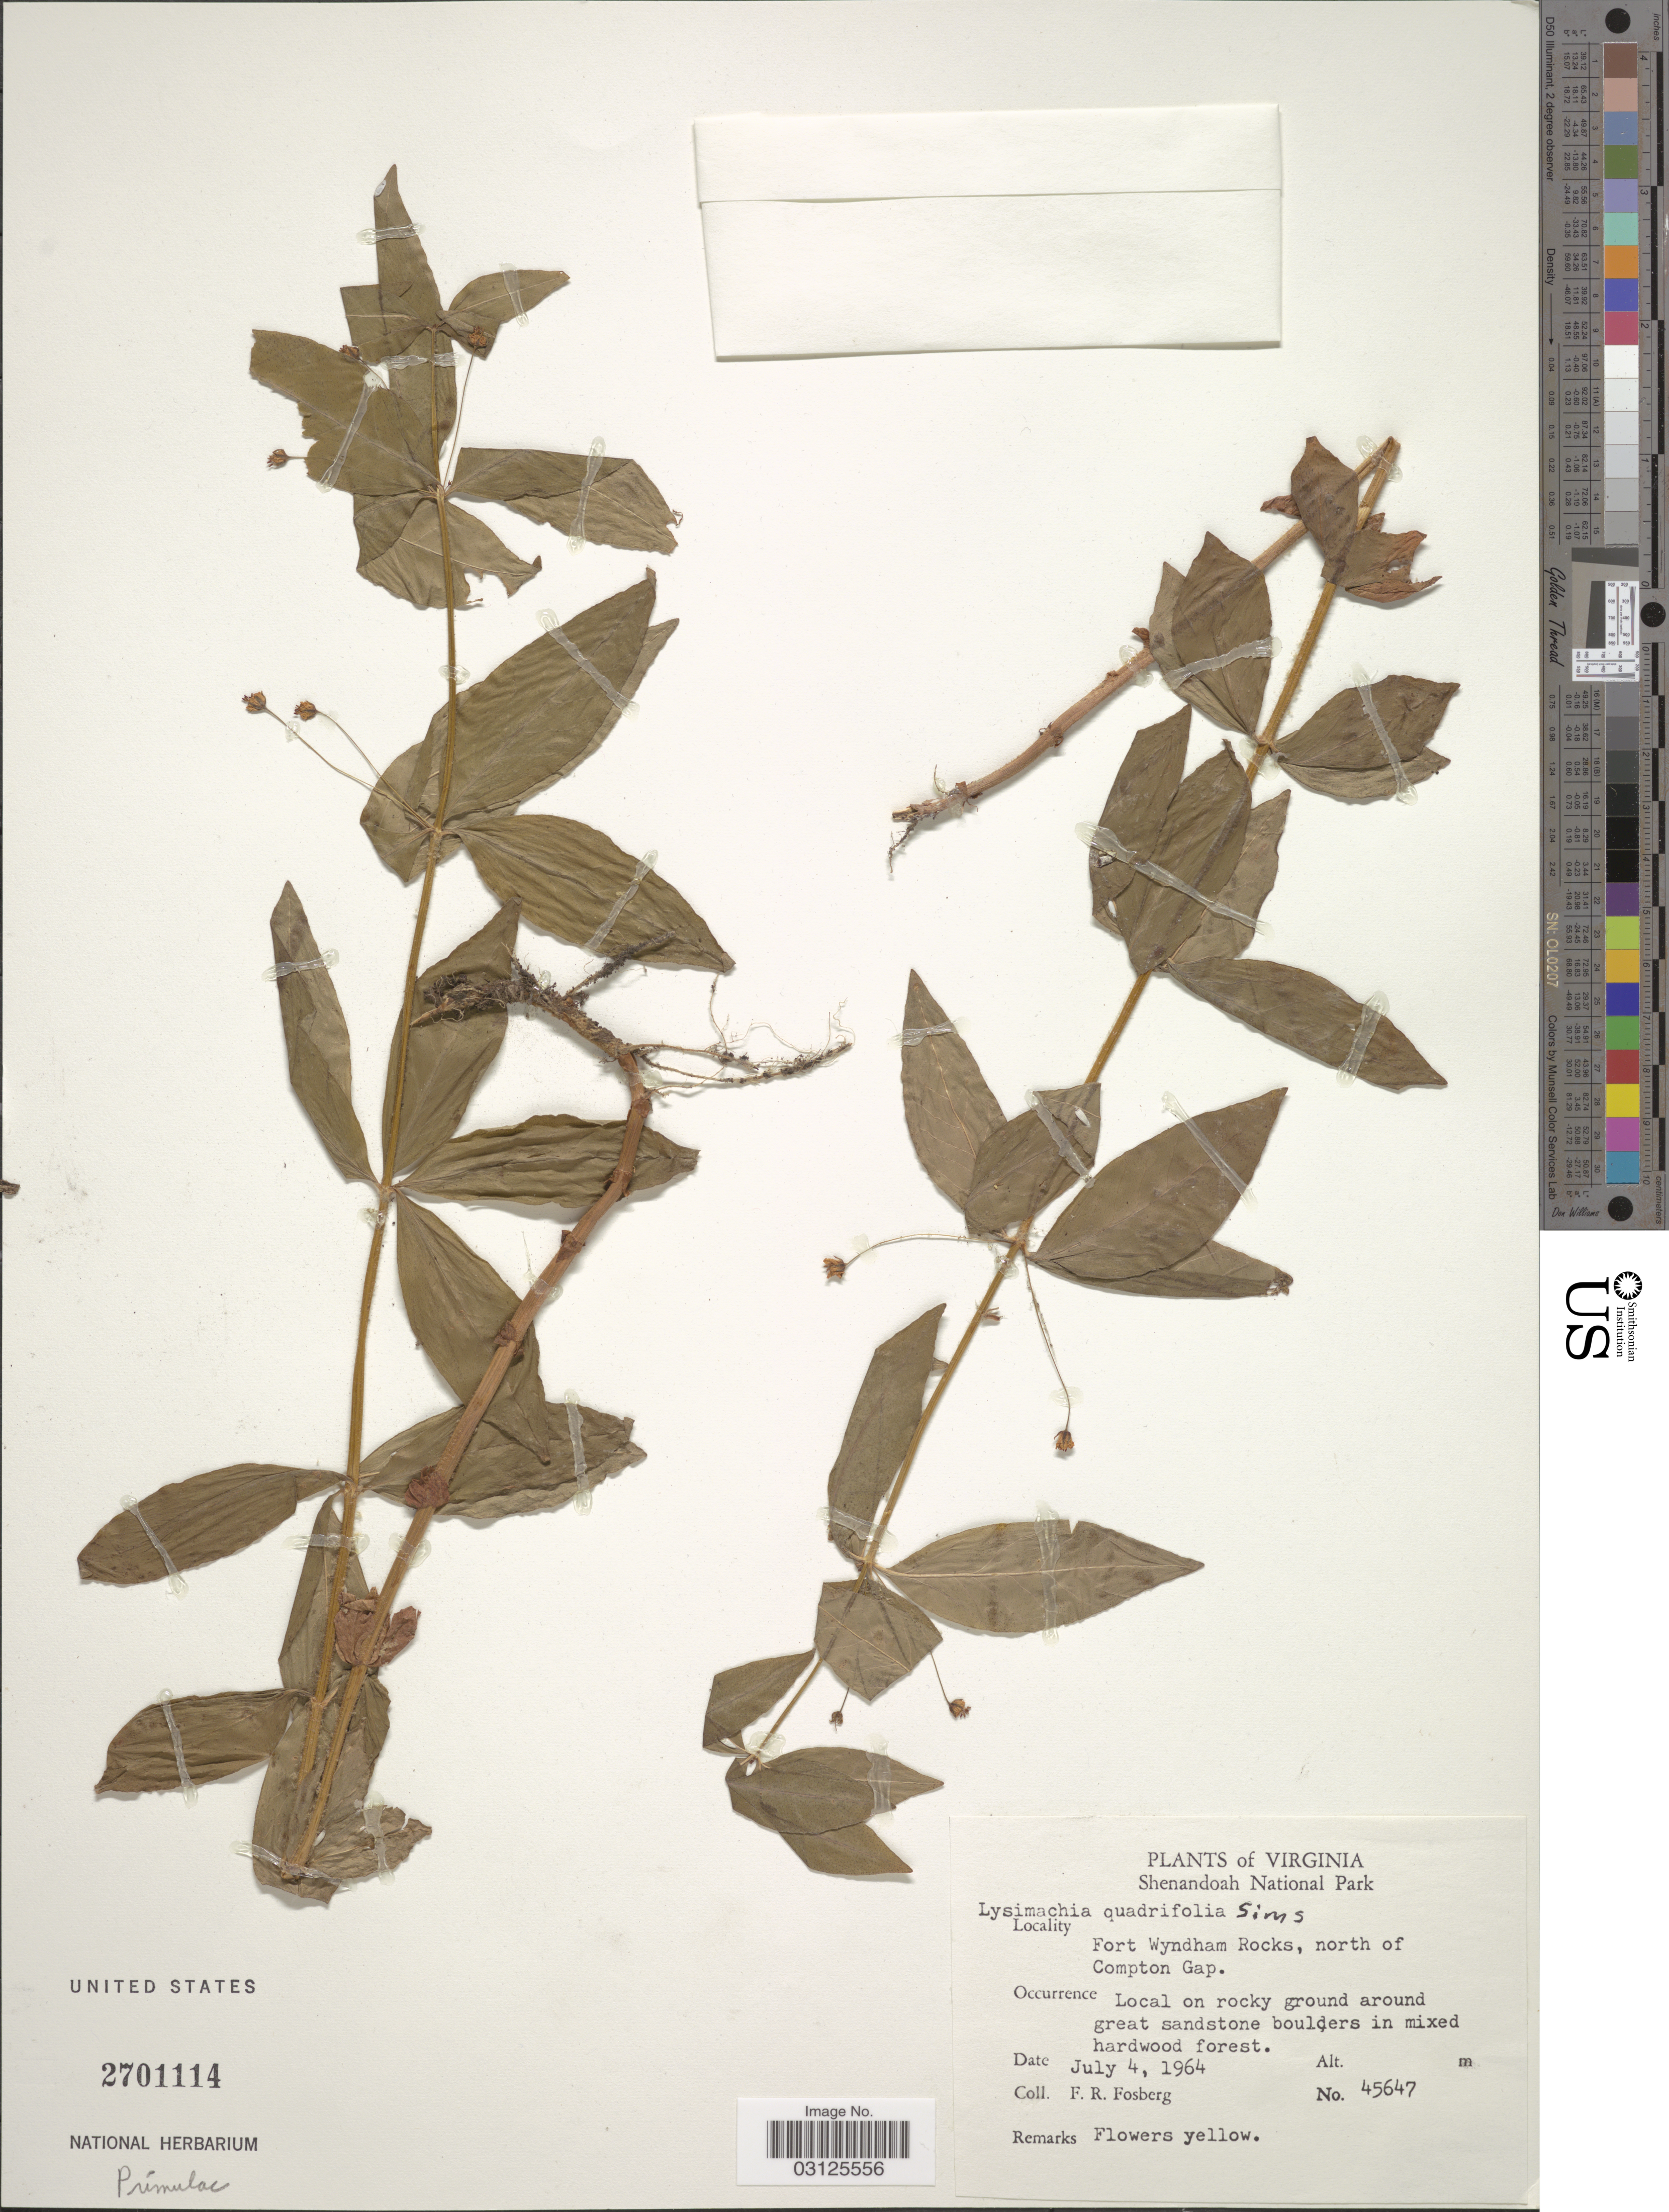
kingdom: Plantae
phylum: Tracheophyta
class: Magnoliopsida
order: Ericales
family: Primulaceae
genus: Lysimachia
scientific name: Lysimachia quadrifolia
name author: L.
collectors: F. R. Fosberg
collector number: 45647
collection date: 1964-07-04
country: United States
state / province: Virginia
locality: Shenandoah National Park, Fort Wyndham Rocks, north of Compton Gap.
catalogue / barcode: US 2701114